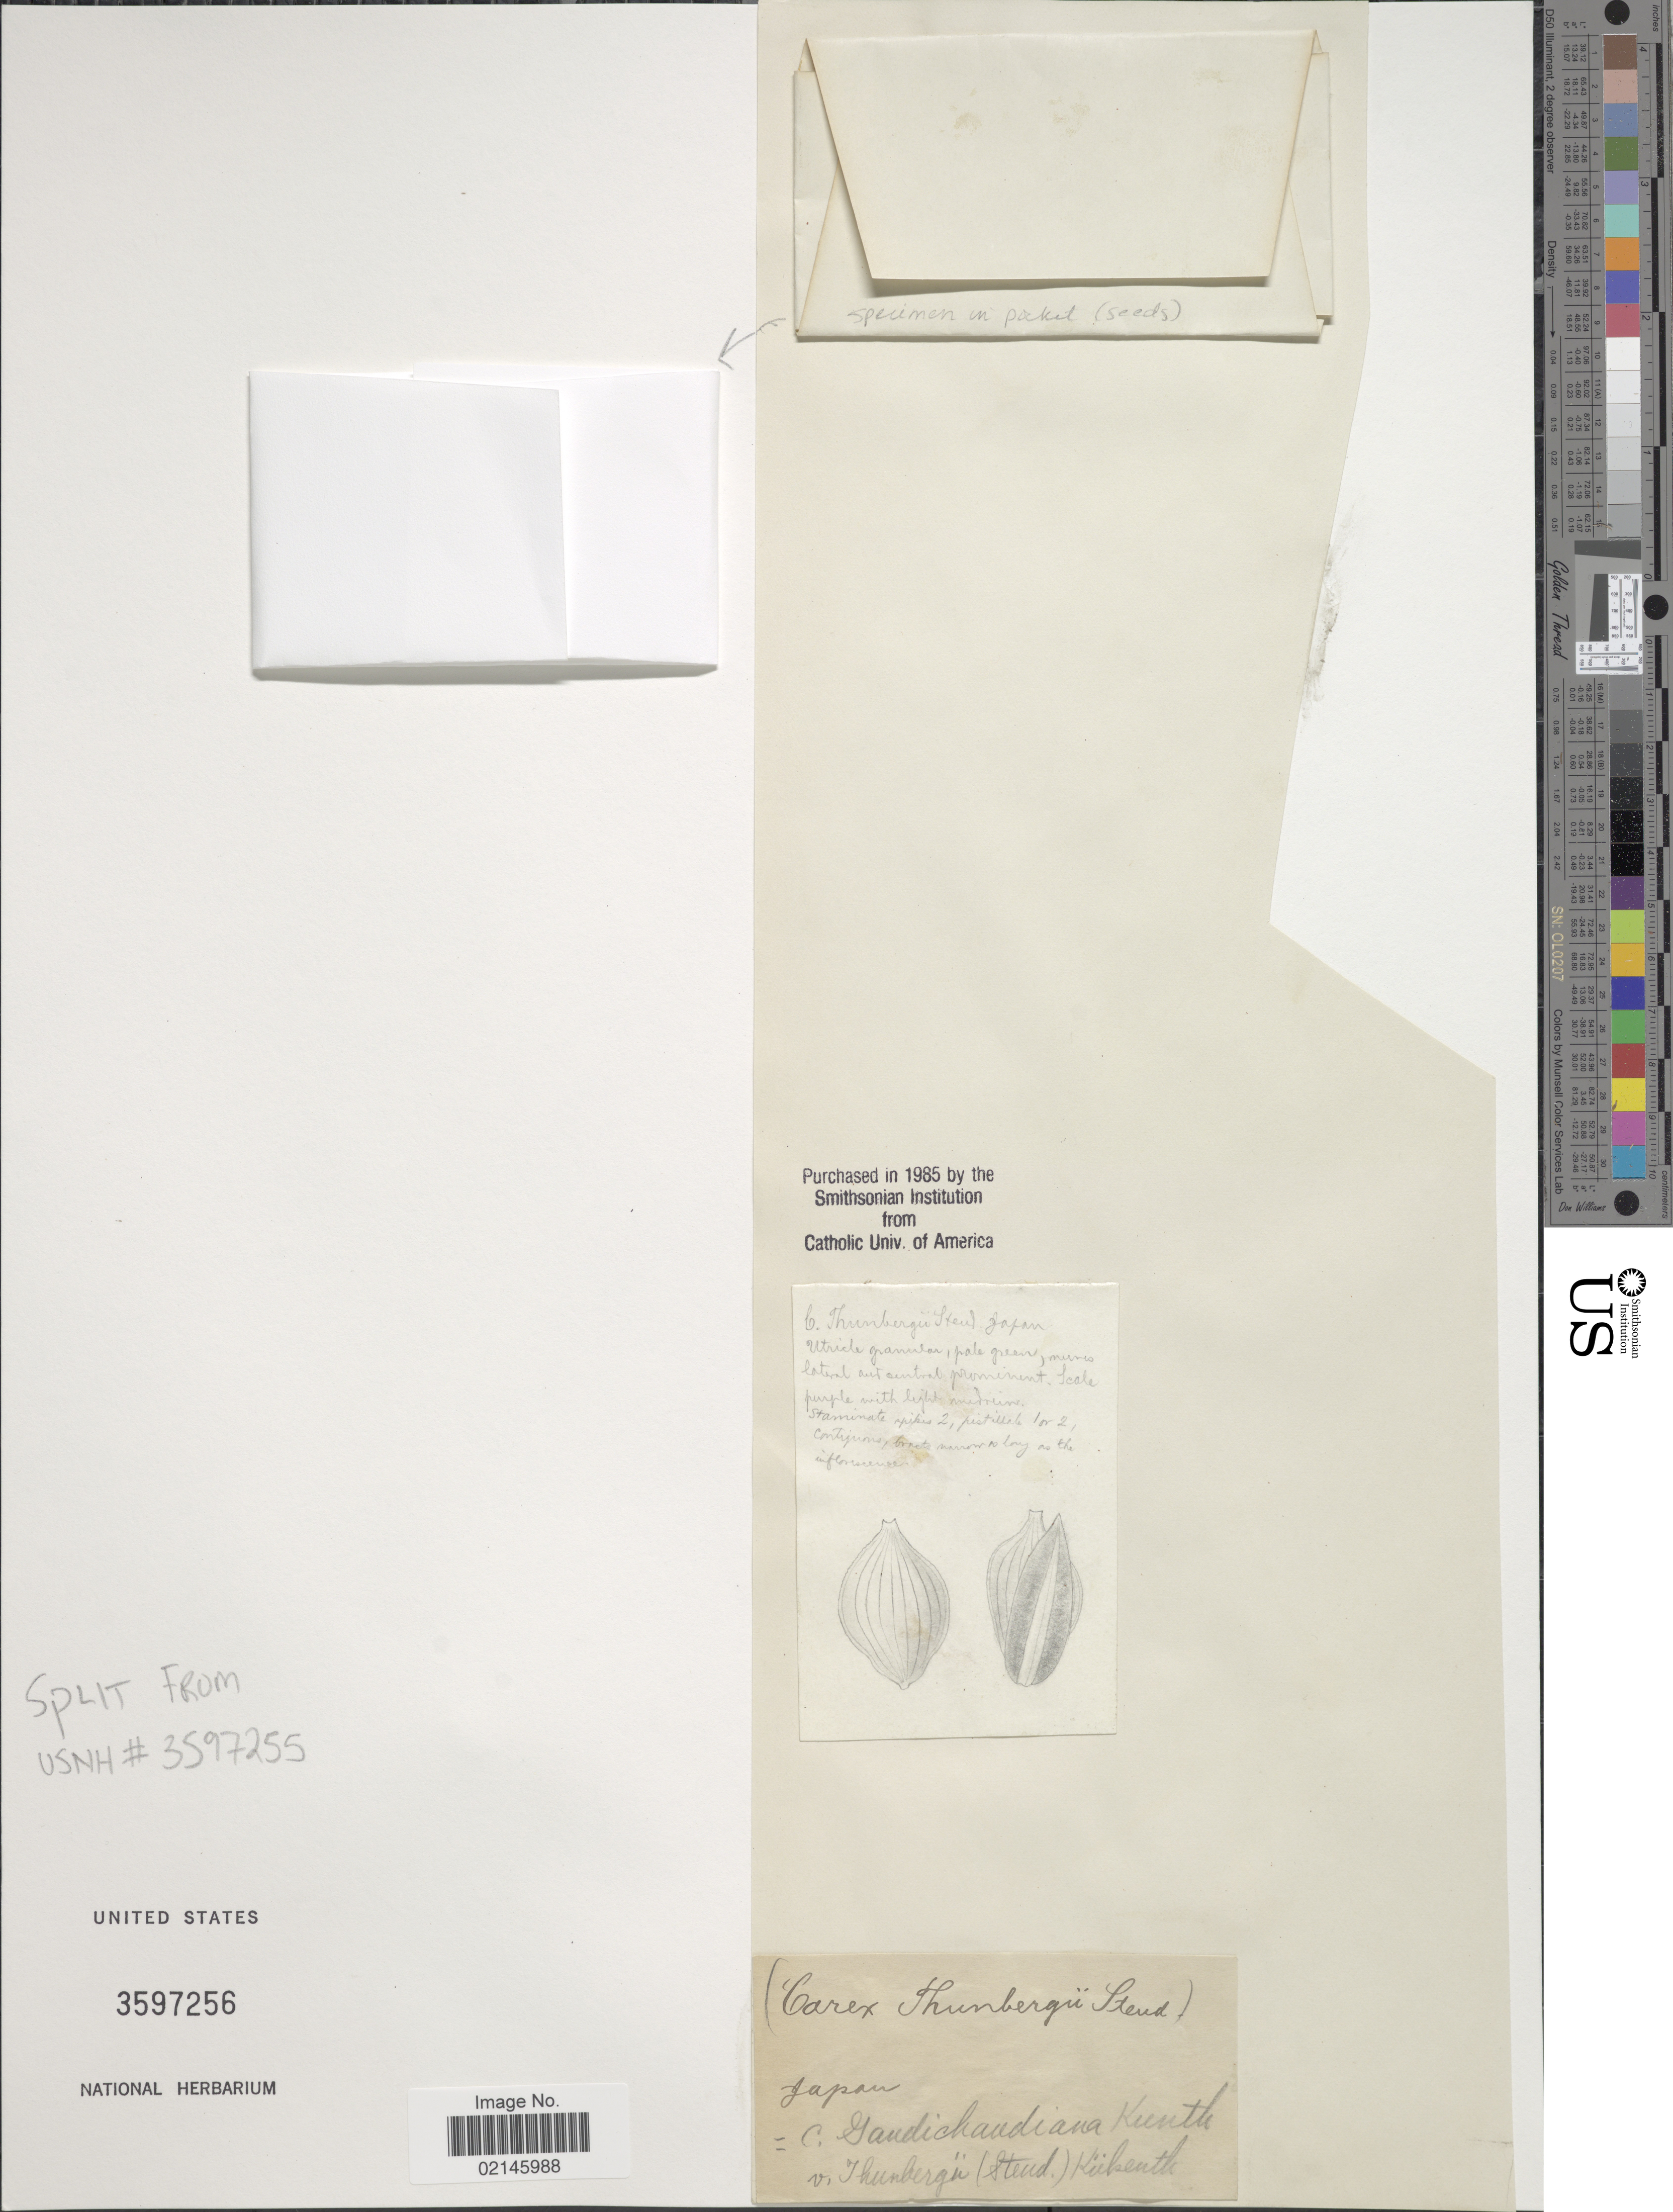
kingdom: Plantae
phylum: Tracheophyta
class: Liliopsida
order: Poales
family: Cyperaceae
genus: Carex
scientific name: Carex thunbergii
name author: Steud.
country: Japan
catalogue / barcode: US 3597256